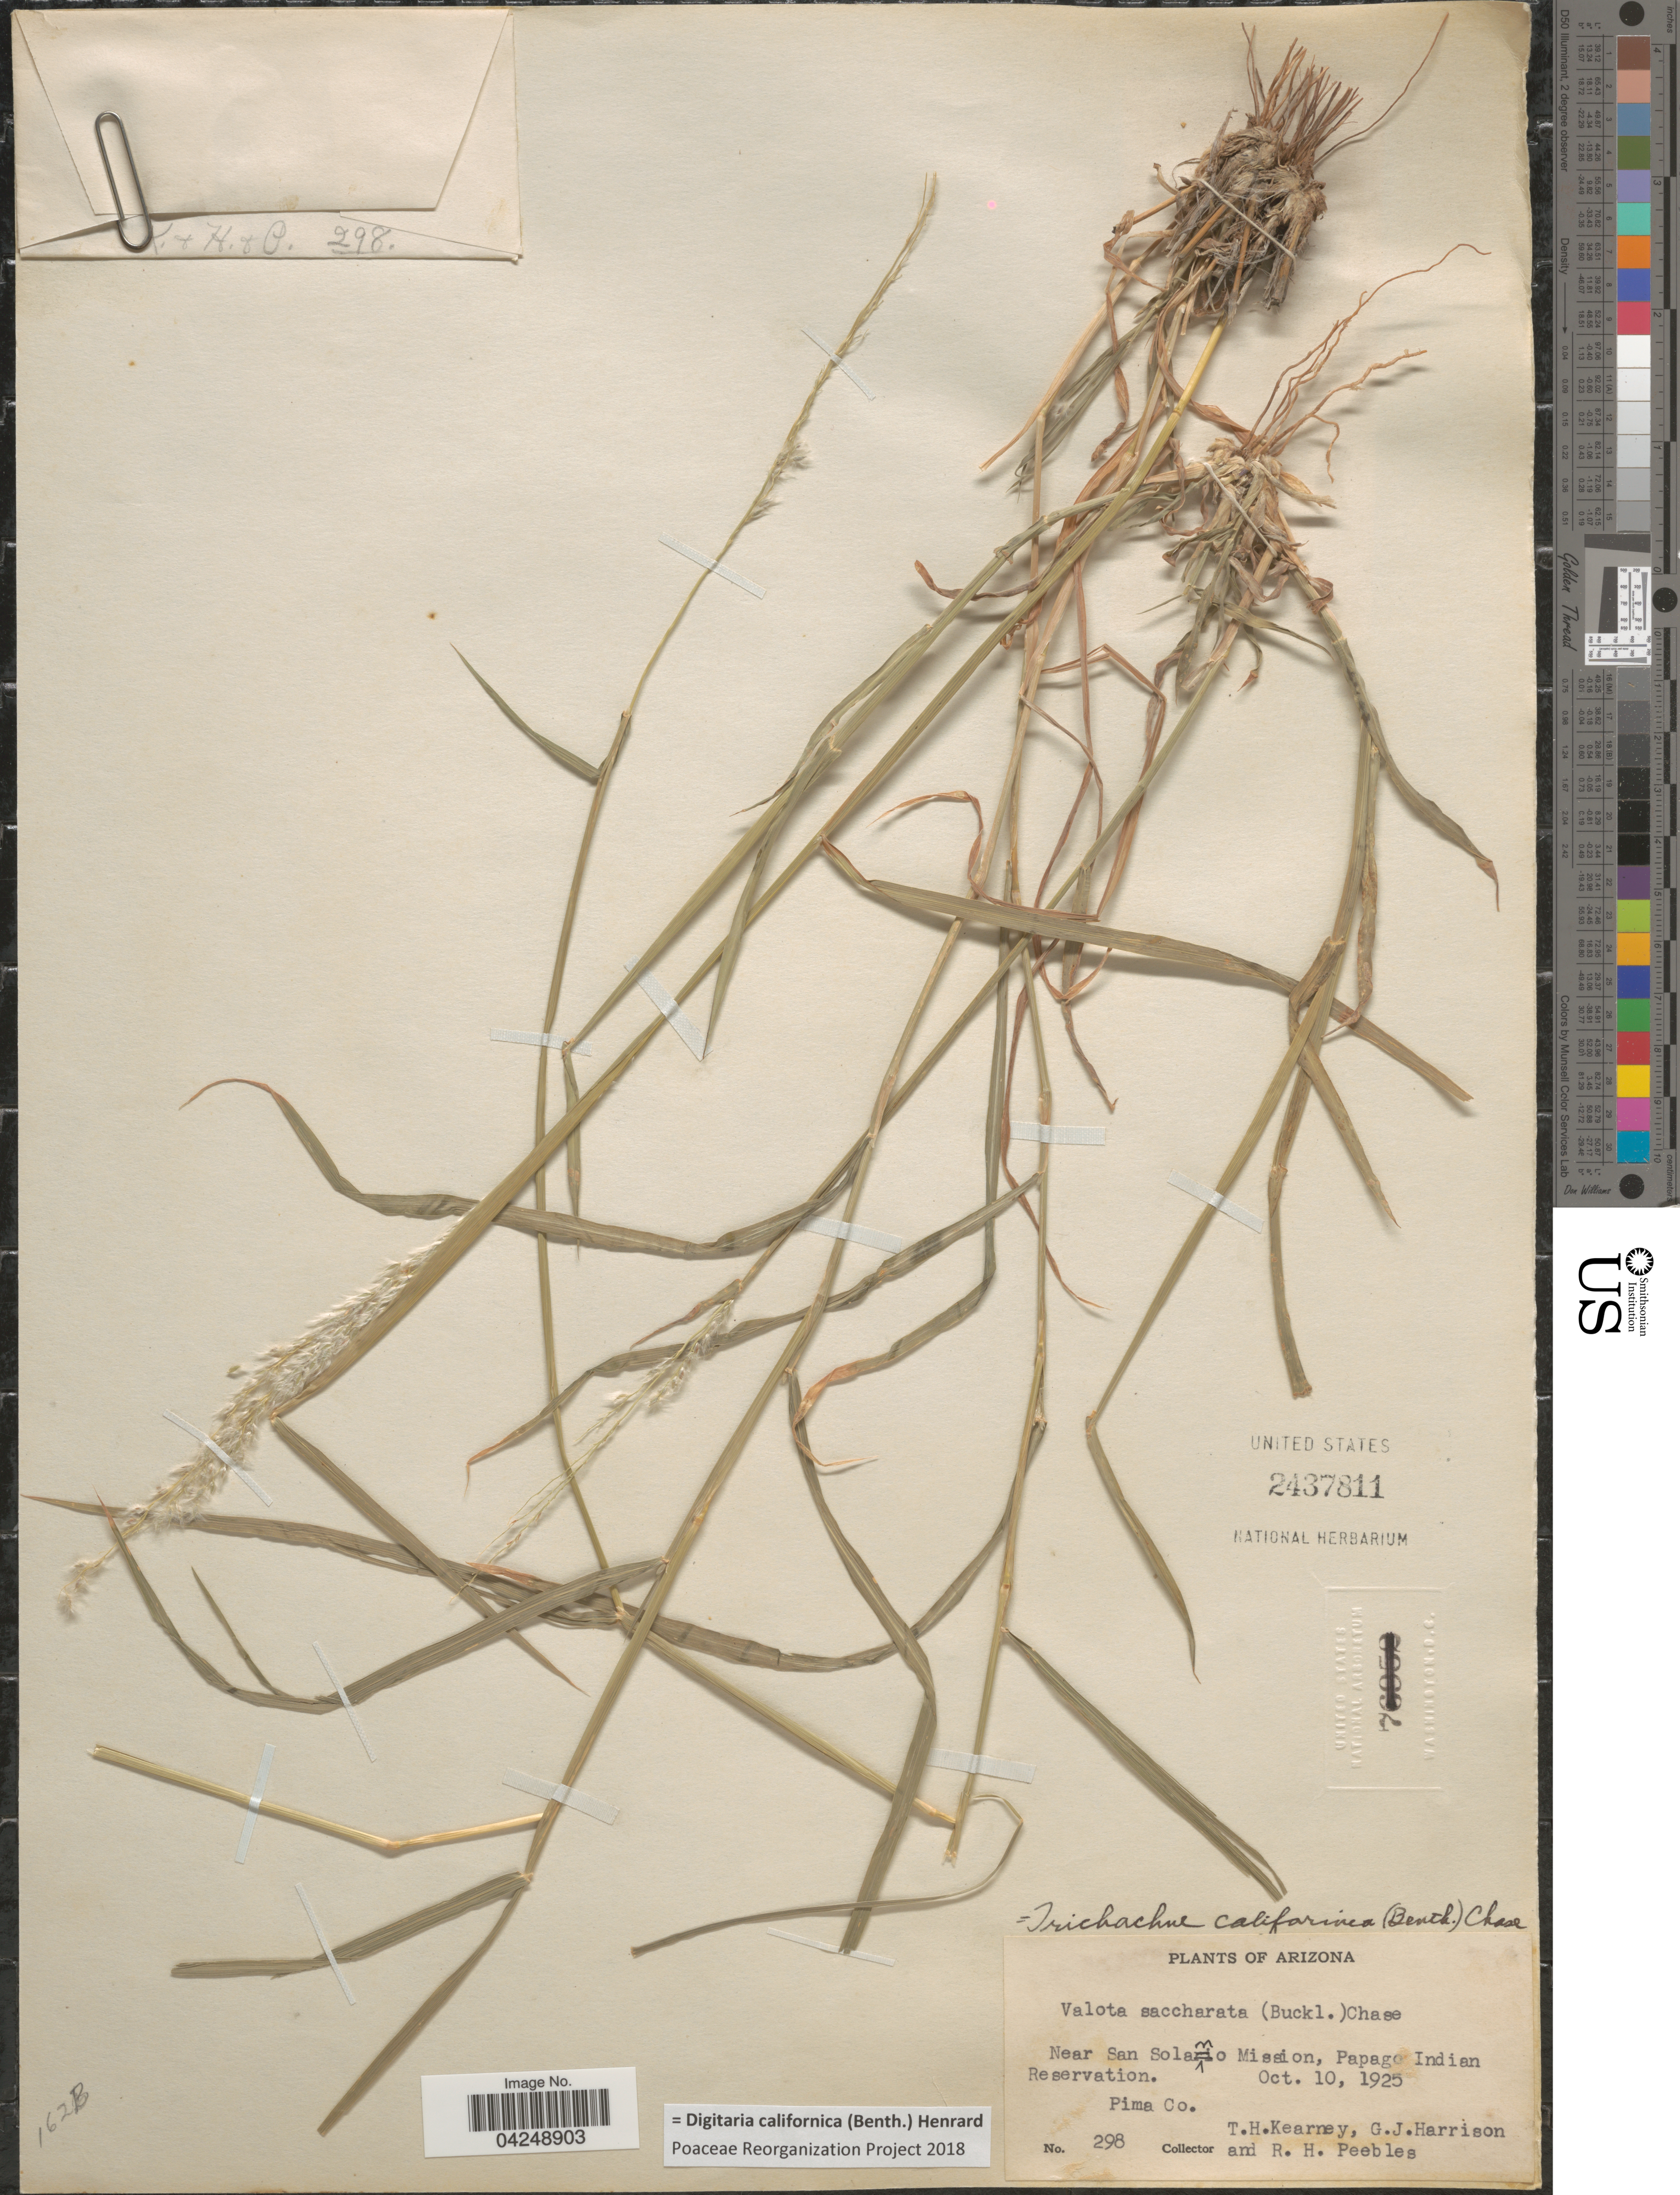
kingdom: Plantae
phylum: Tracheophyta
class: Liliopsida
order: Poales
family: Poaceae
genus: Digitaria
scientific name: Digitaria californica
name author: (Benth.) Henr.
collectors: T. H. Kearney, G. J. Harrison & R. H. Peebles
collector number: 298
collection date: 1925-10-10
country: United States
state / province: Arizona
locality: Near San Solano Mission, Papago Indian Reservation. Pima Co.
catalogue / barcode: US 2437811